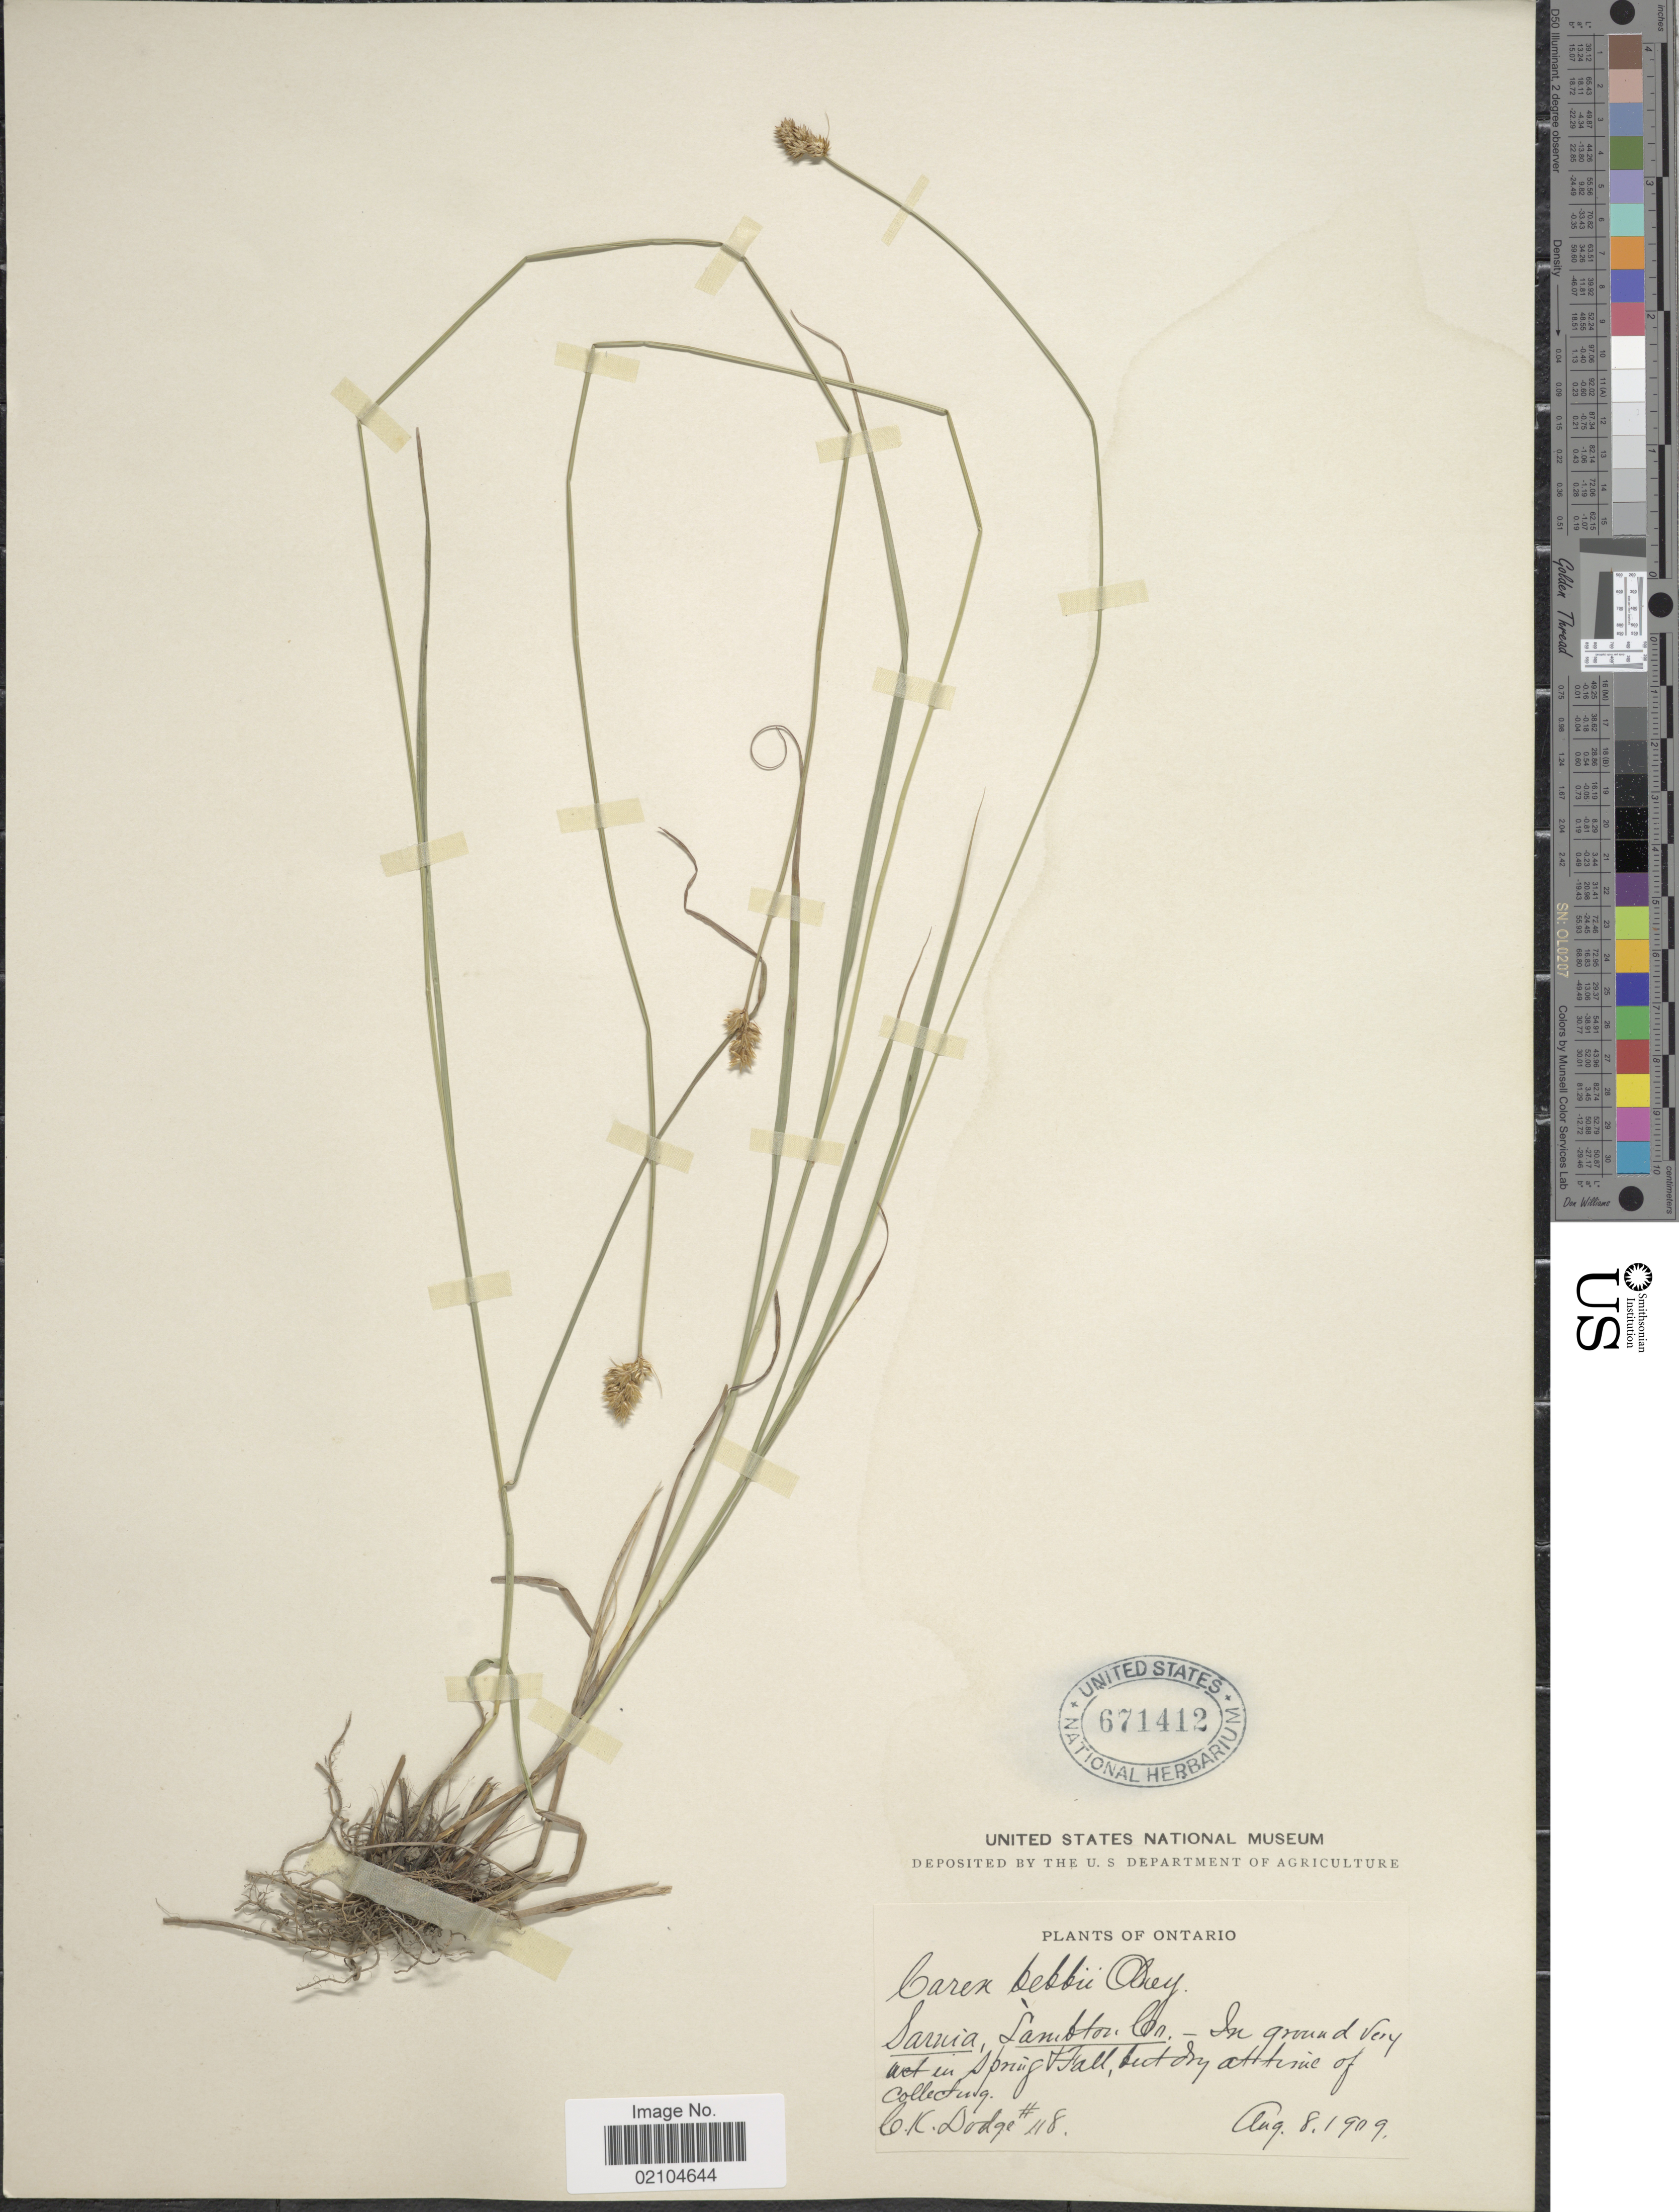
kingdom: Plantae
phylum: Tracheophyta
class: Liliopsida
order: Poales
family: Cyperaceae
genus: Carex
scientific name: Carex bebbii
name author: (L.H. Bailey) Olney ex Fernald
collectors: C. Dodge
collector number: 118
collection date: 1909-08-08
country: Canada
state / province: Ontario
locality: Wet in Spring Gall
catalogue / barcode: US 671412